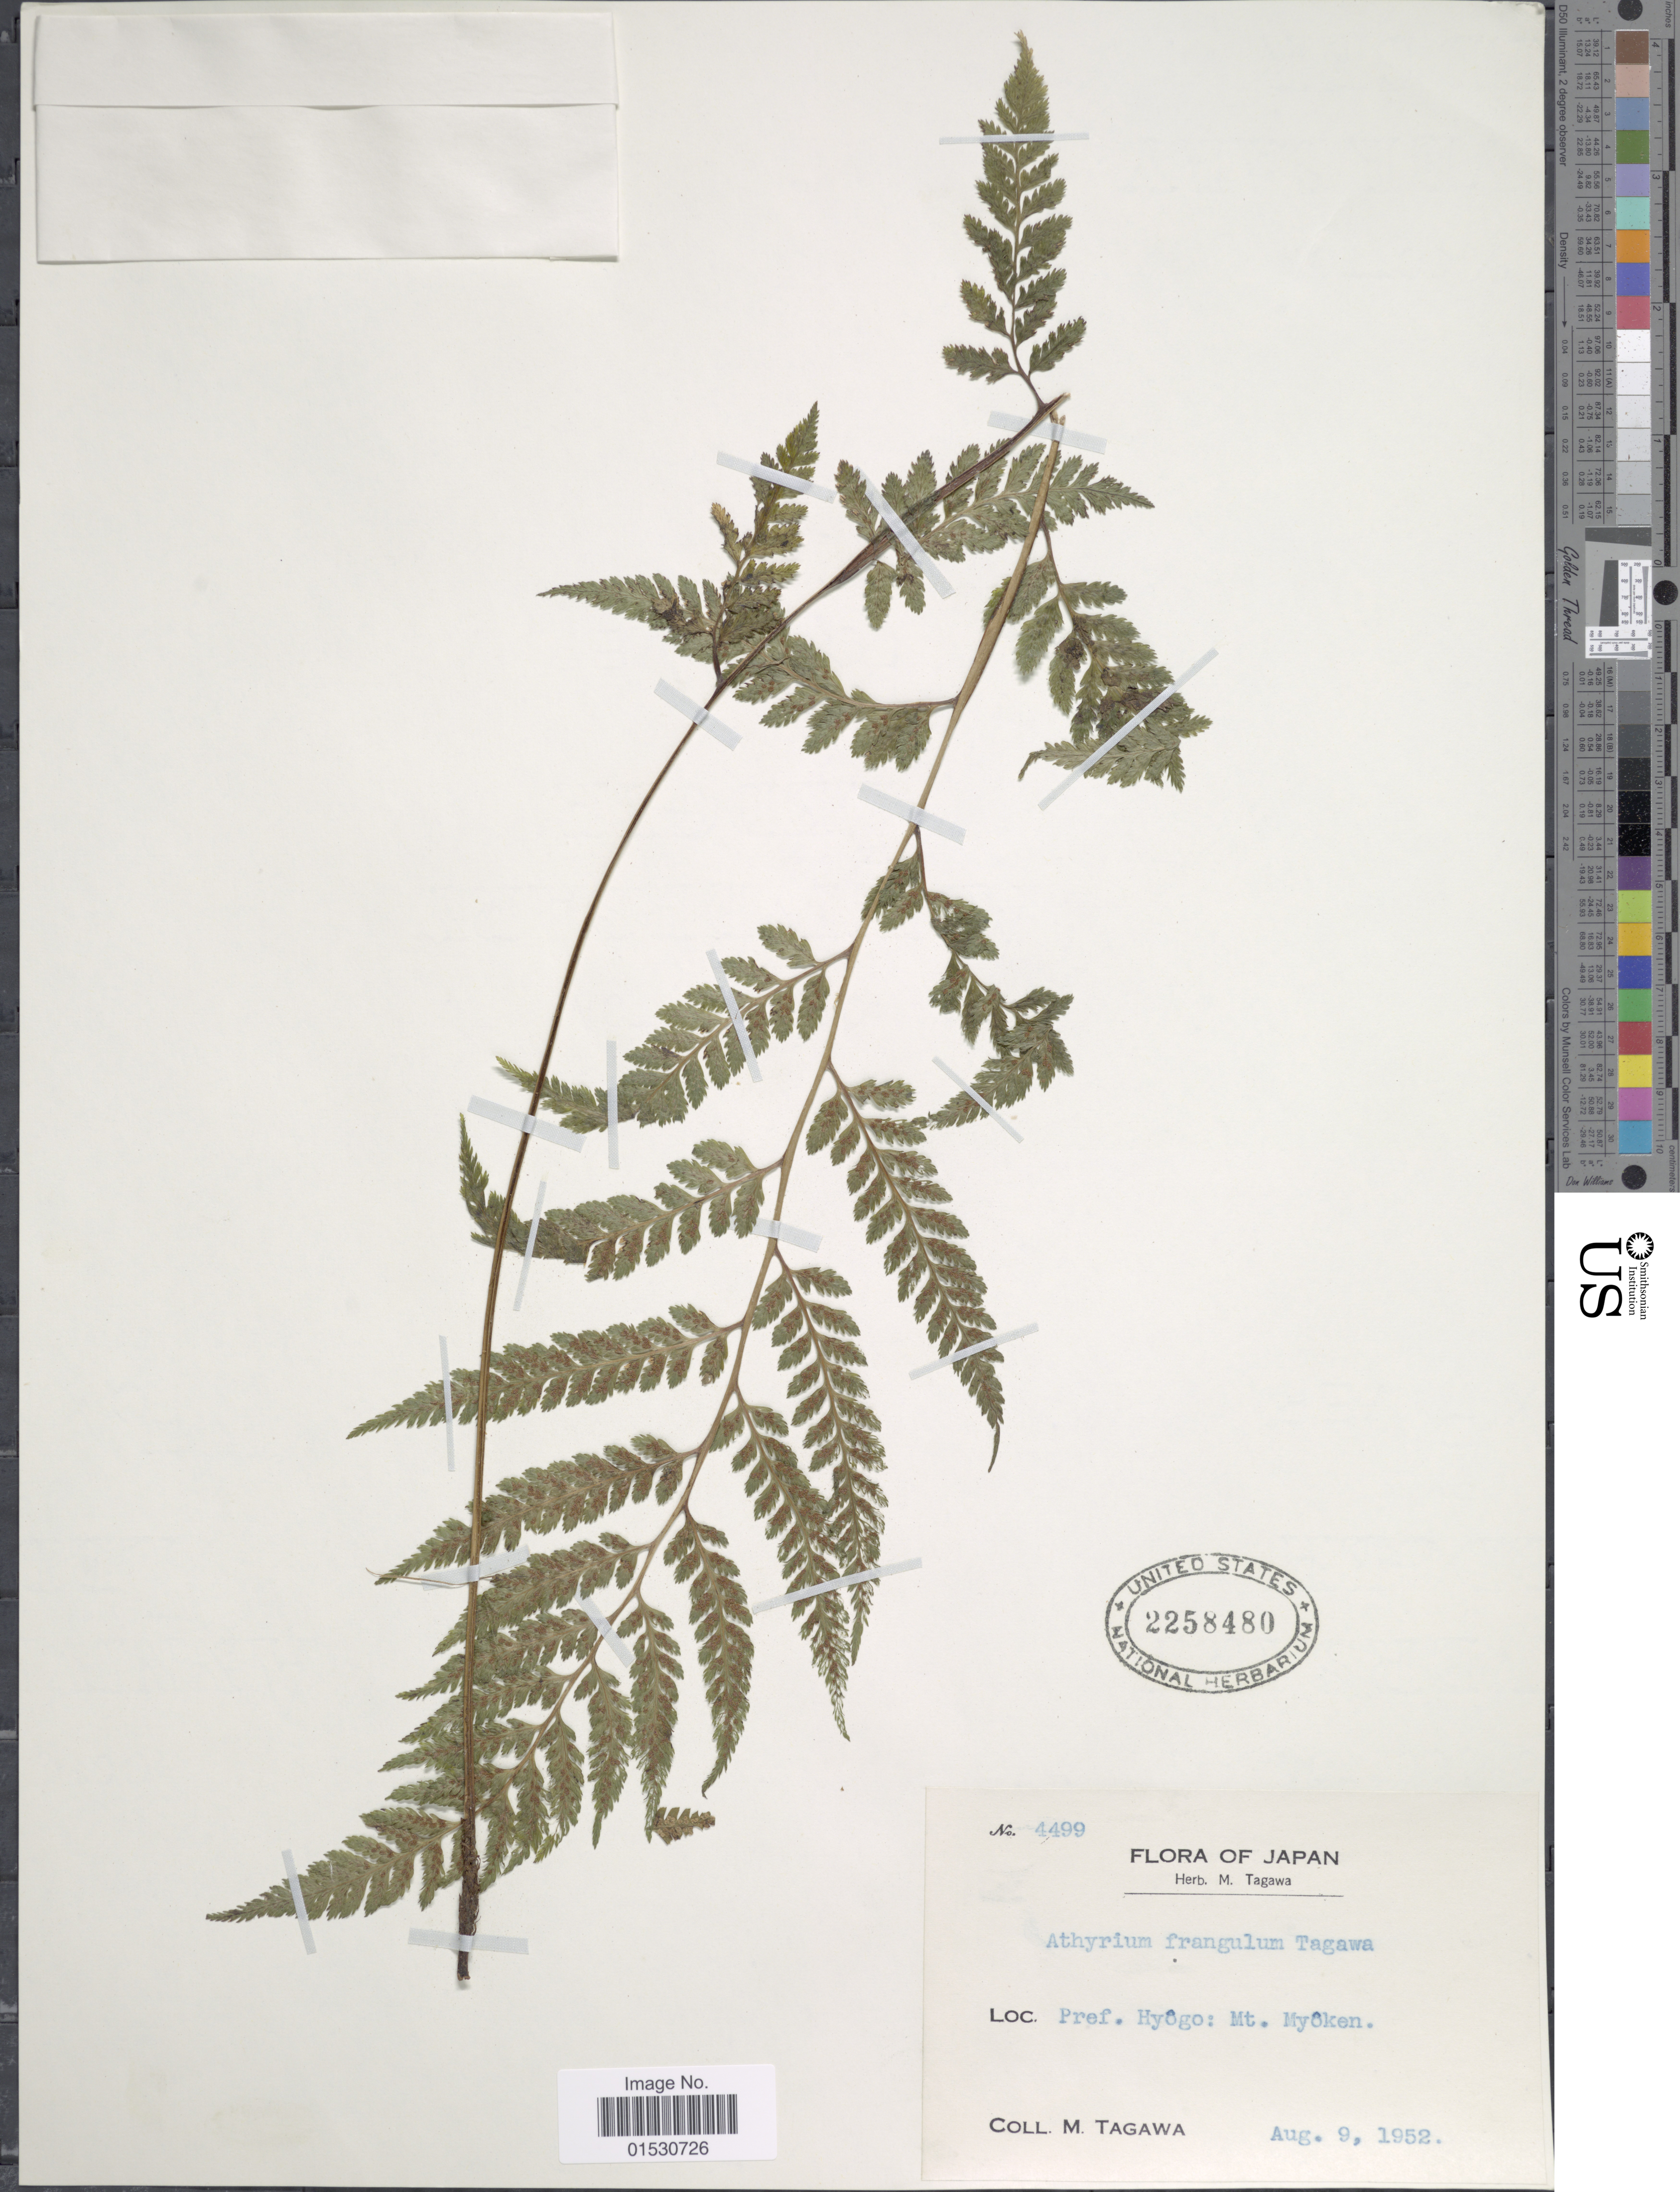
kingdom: Plantae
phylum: Tracheophyta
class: Polypodiopsida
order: Polypodiales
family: Athyriaceae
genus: Athyrium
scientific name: Athyrium fragnulum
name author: Tagawa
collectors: M. Tagawa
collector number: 4499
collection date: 1952-08-09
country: Japan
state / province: Hyogo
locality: Mt. Myoken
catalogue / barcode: US 2258480